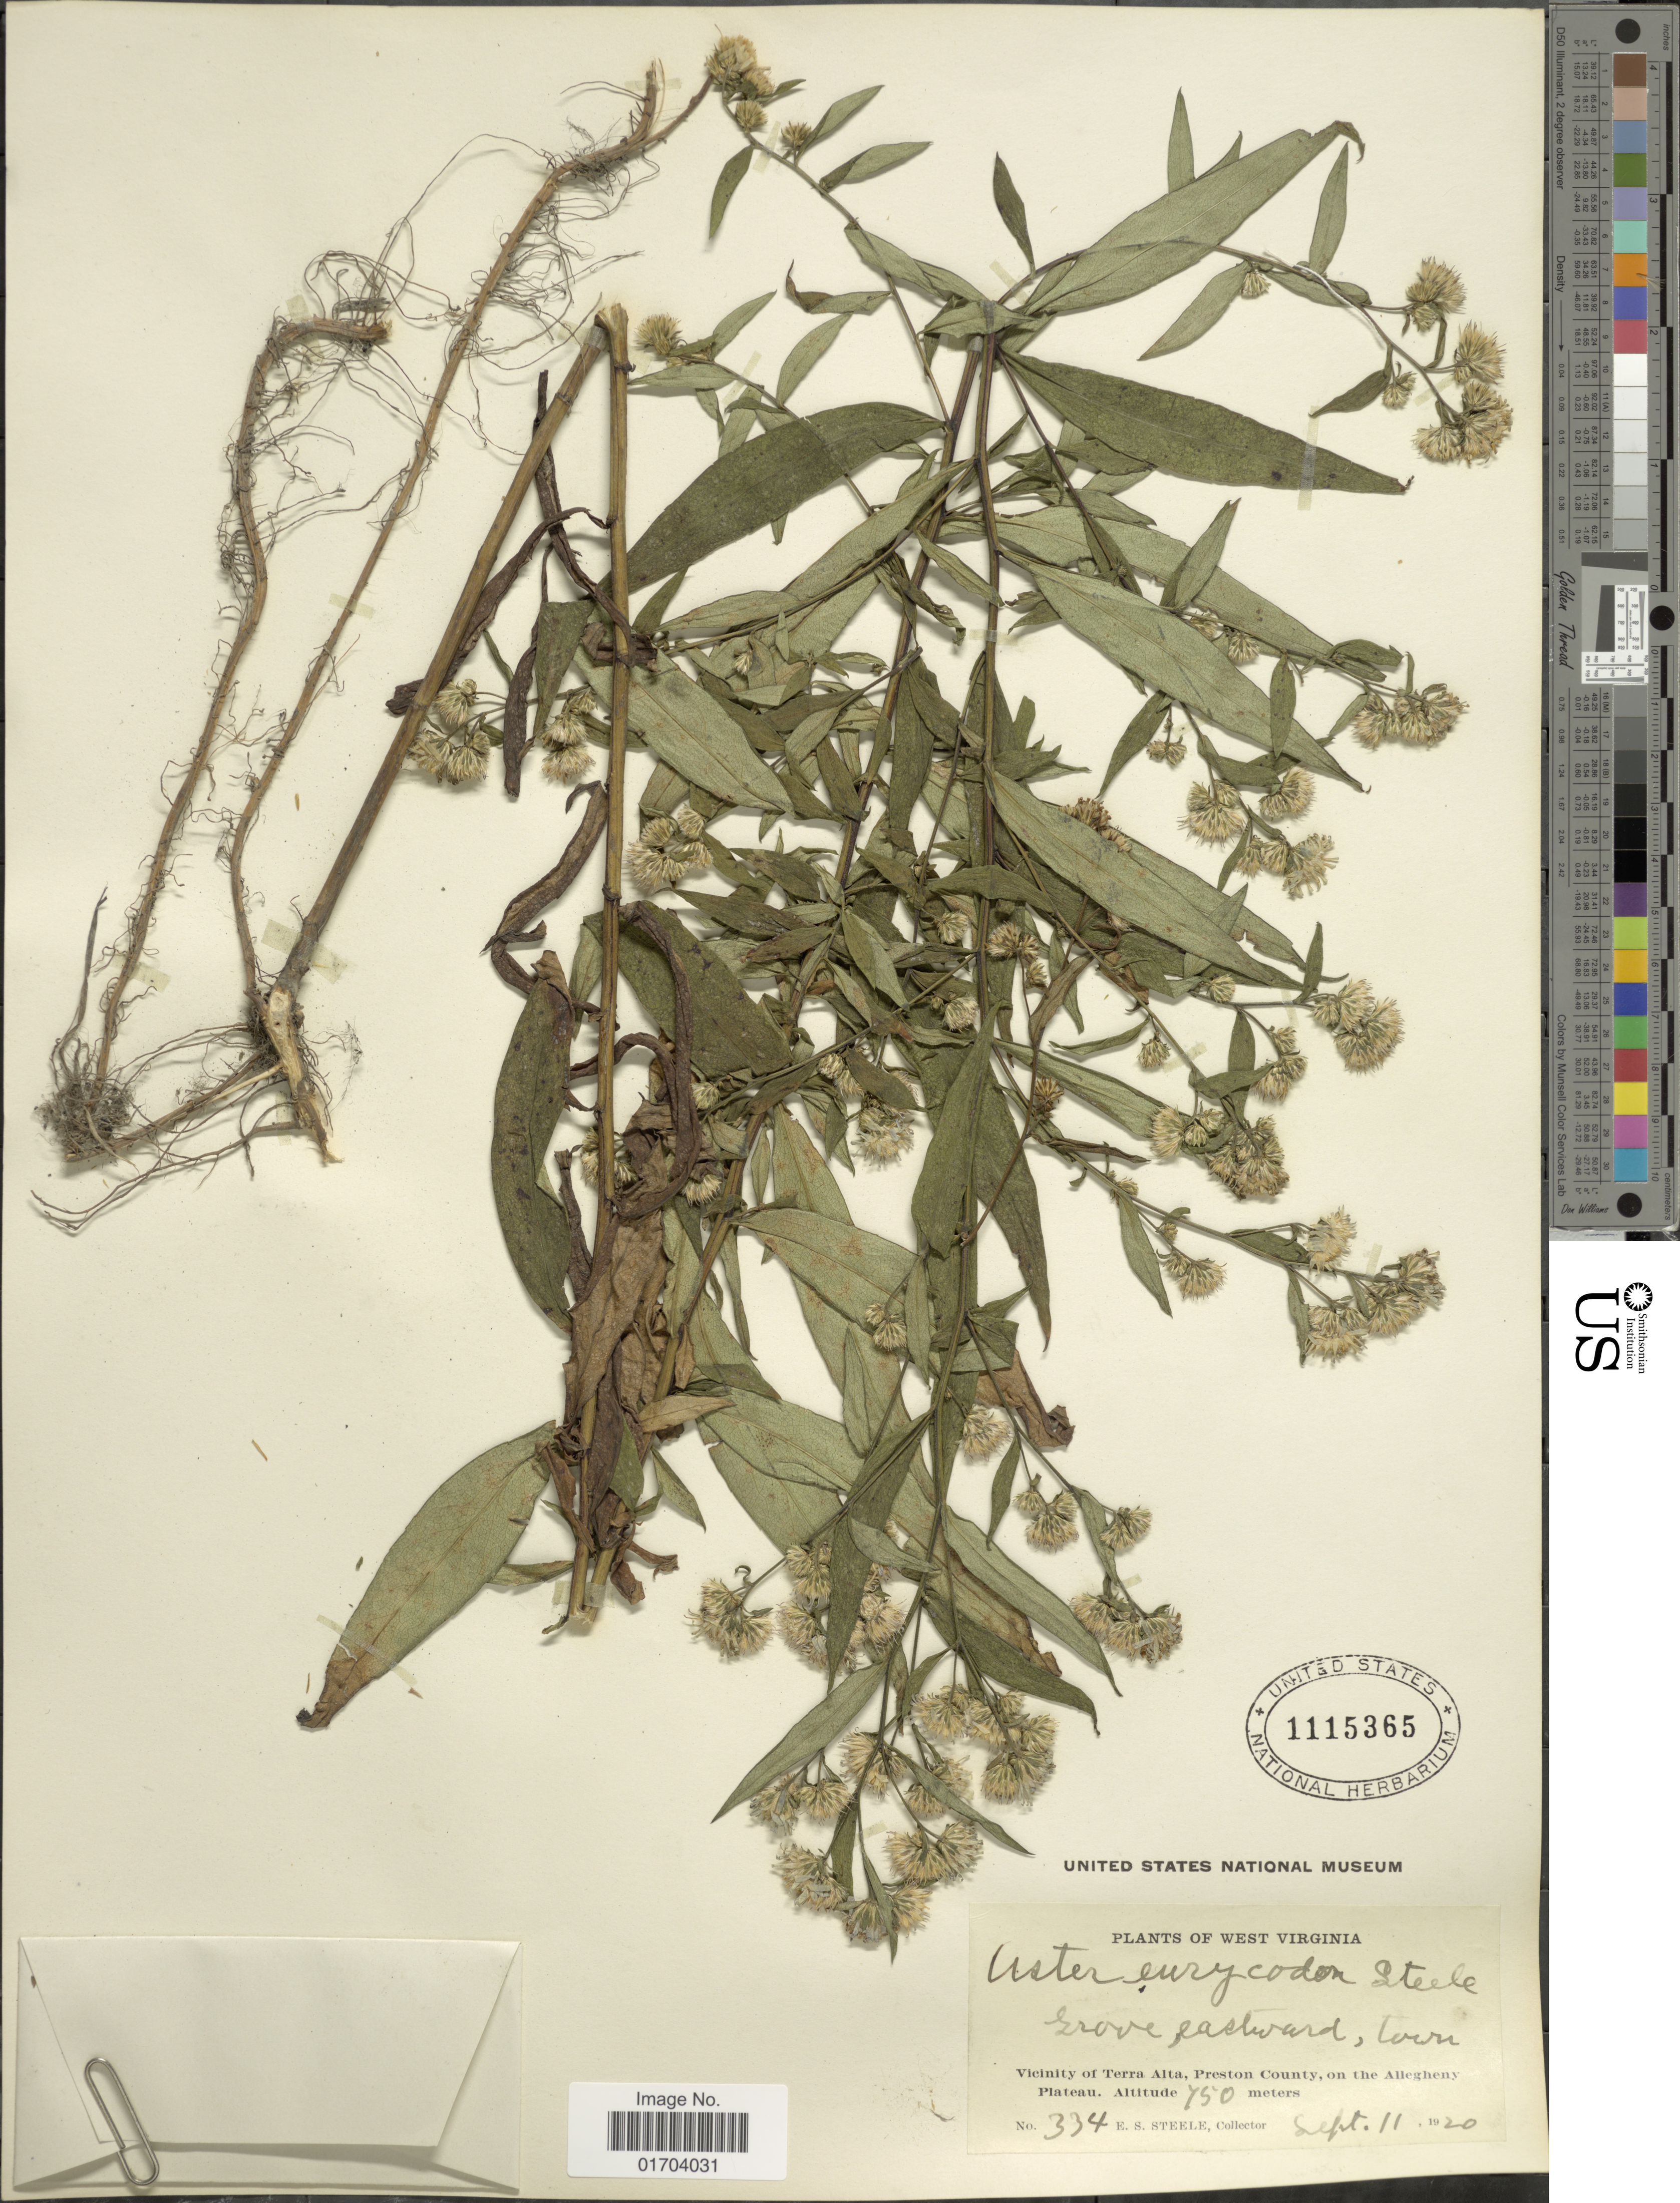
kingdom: Plantae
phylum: Tracheophyta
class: Magnoliopsida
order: Asterales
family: Asteraceae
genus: Aster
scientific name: Aster instabilis E.S. Steele sp. nov. ined.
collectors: E. Steele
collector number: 334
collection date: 1920-09-11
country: United States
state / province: West Virginia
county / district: Preston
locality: Grove Eastwood, town, Vicinity of Terra Alta, Preston County, on the Allegheny Plateau.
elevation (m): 750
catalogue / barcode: US 1115365